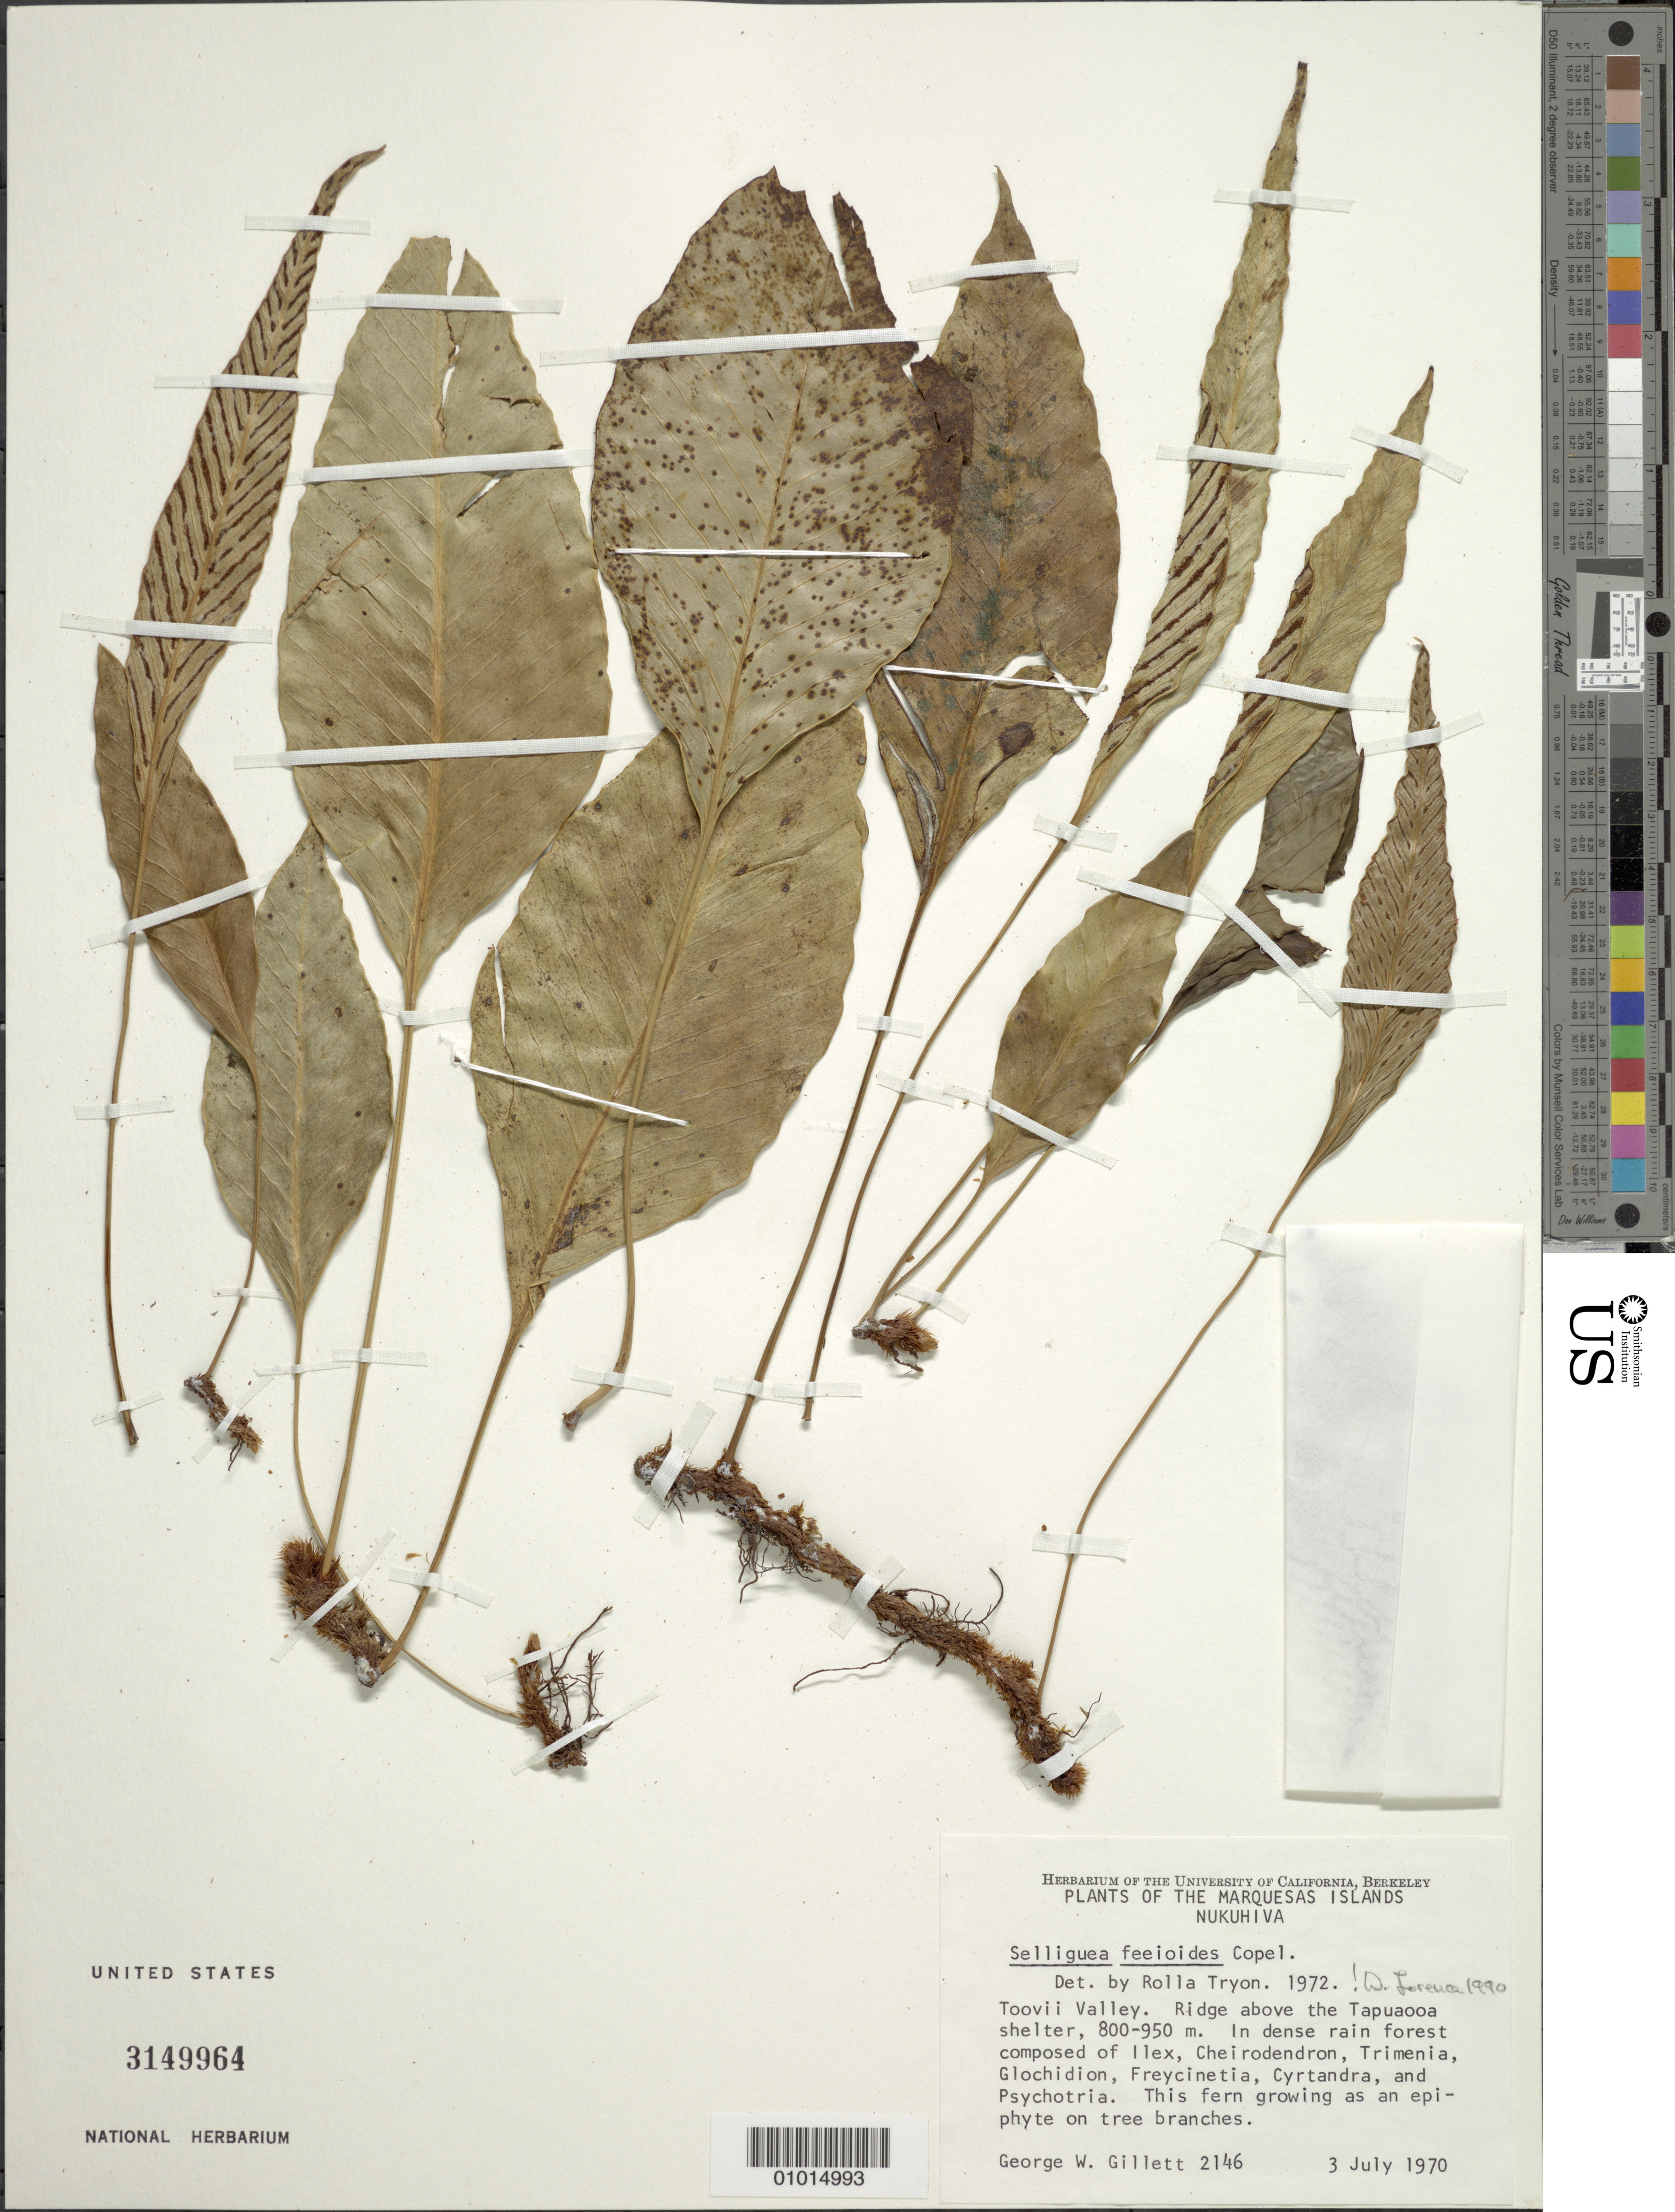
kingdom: Plantae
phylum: Tracheophyta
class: Polypodiopsida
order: Polypodiales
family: Polypodiaceae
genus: Selliguea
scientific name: Selliguea feeoides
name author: Copel.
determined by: Lorence, David H., (PTBG), National Tropical Botanical Garden (UNITED STATES)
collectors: G. Gillett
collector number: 2146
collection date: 1970-07-03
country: French Polynesia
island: Nuku Hiva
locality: Toovii Valley, ridge above Tapuaooa shelter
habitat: Dense rain forest with Ilex, Cheirodendron, Trimenia, Glochidion, Freycinetia, Cyrtandra and Psychotria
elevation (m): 800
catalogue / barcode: US 3149964